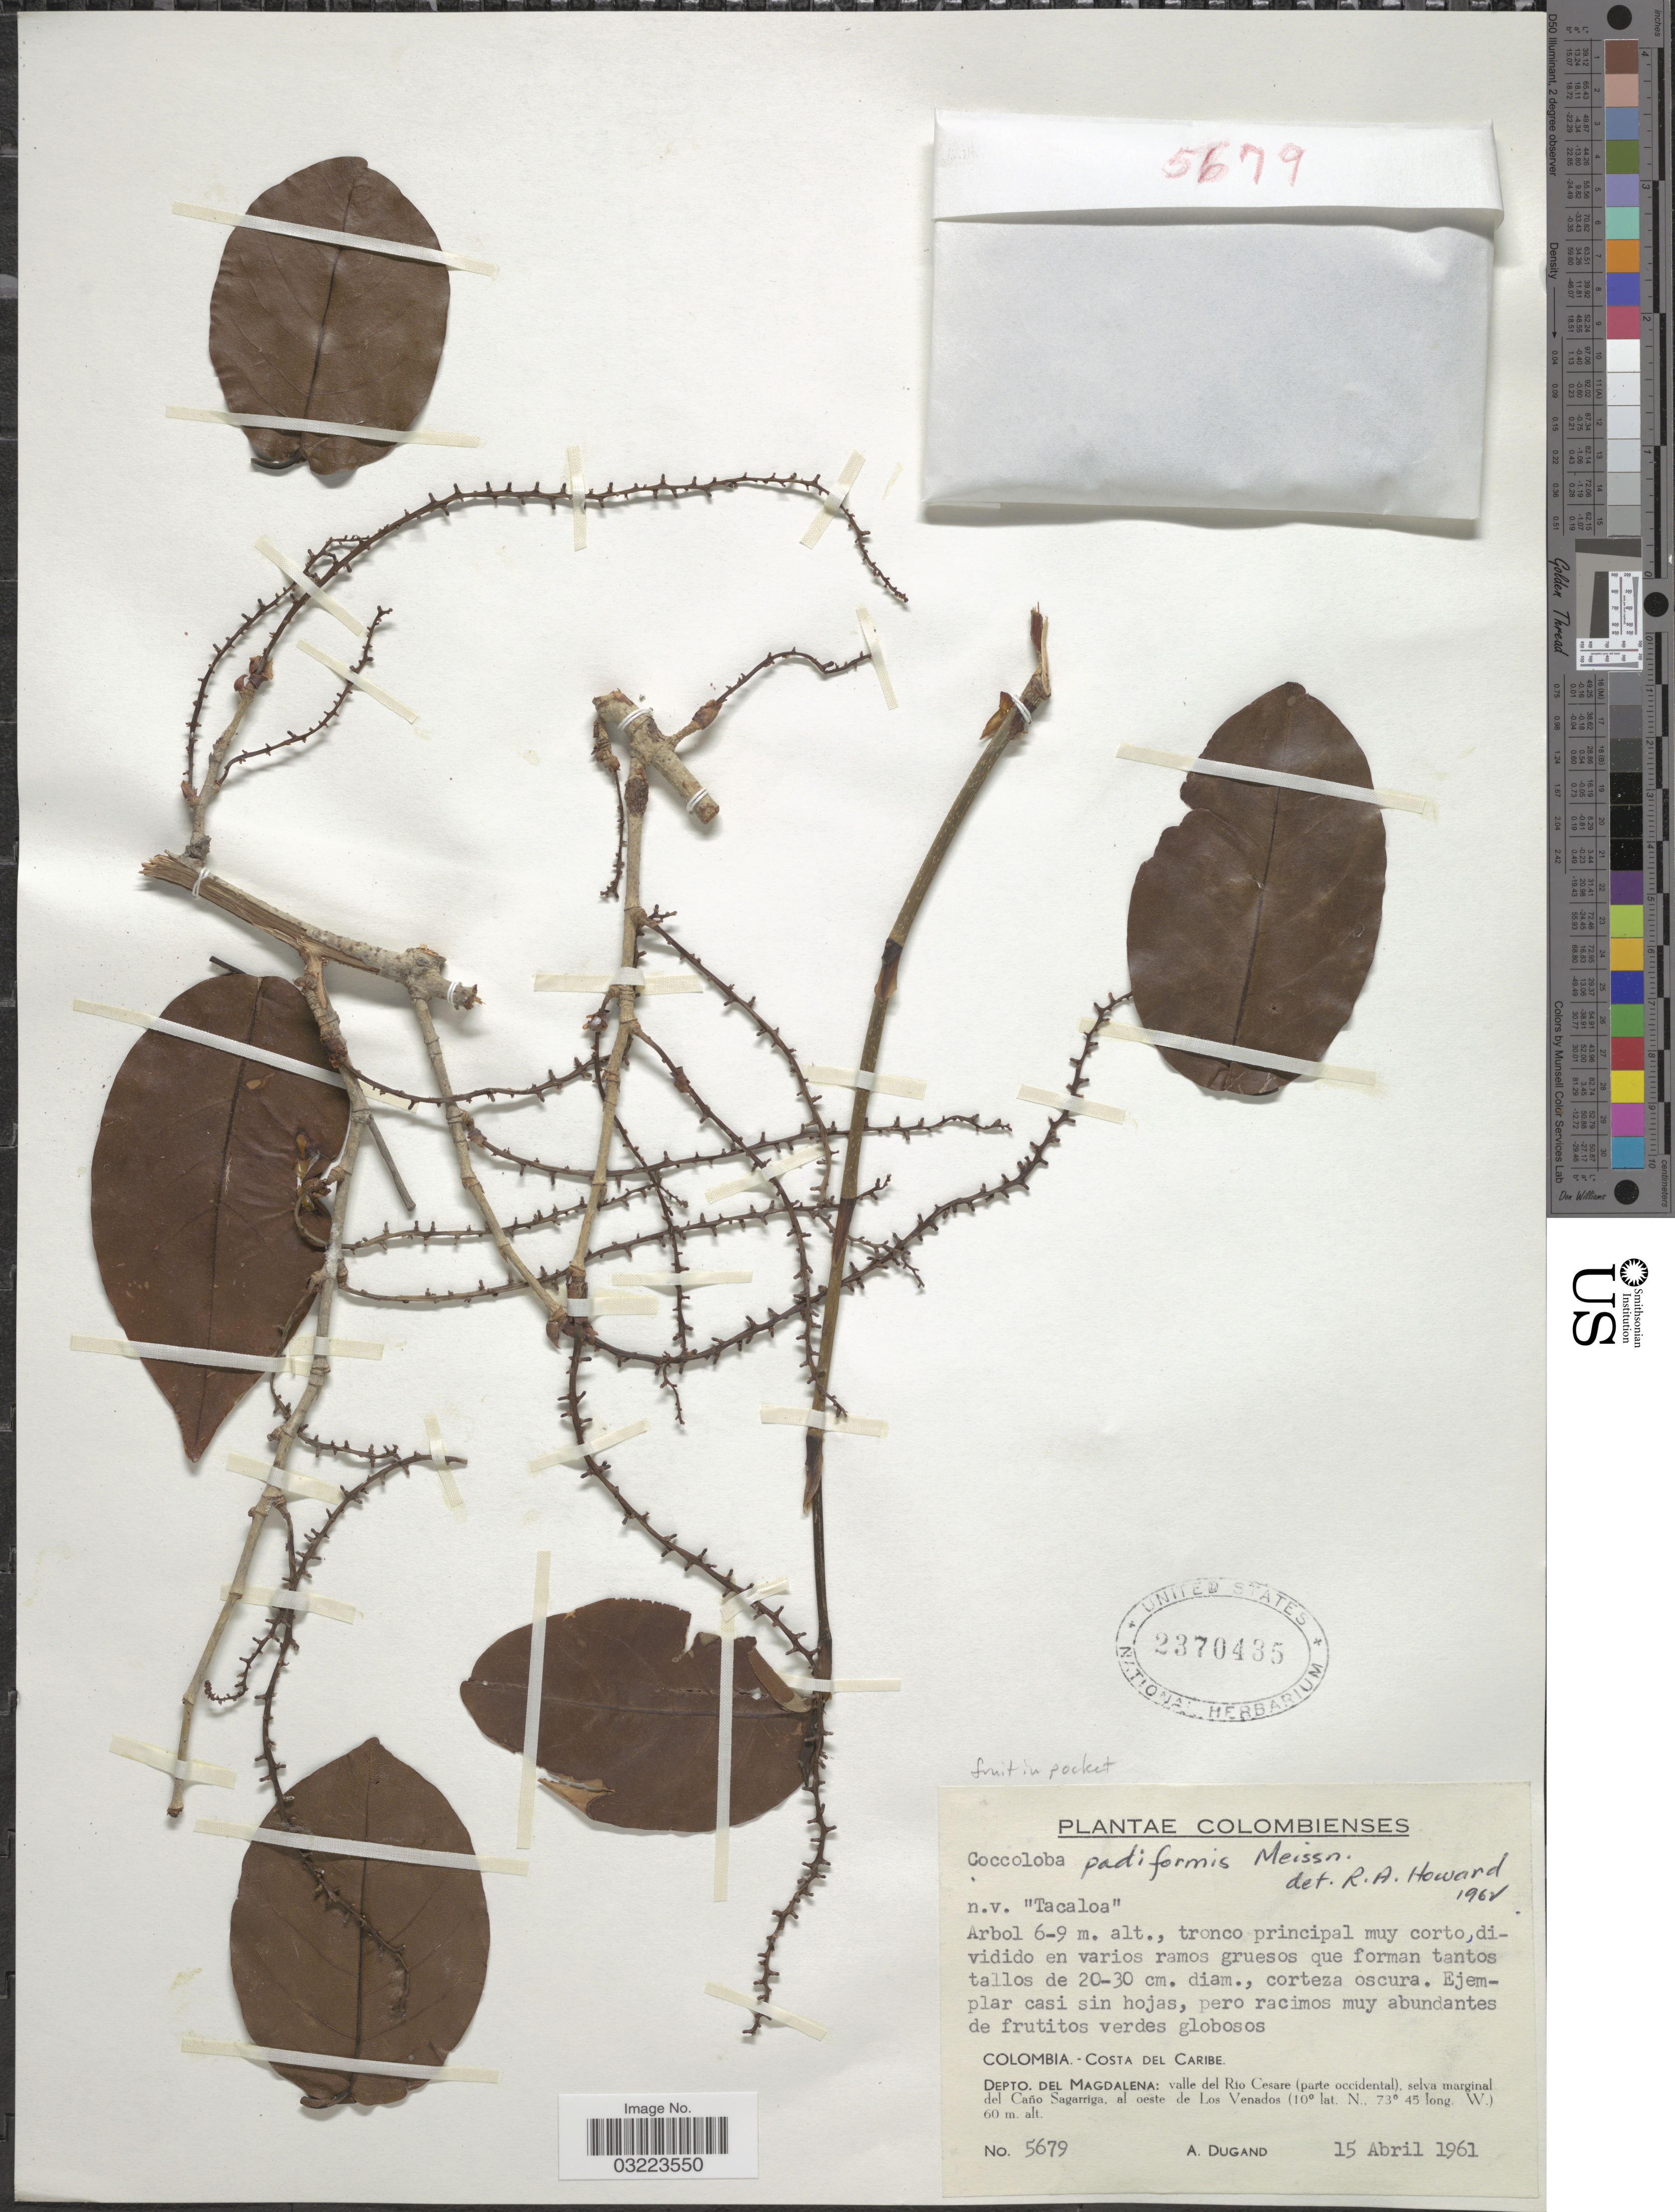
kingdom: Plantae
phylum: Tracheophyta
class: Magnoliopsida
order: Caryophyllales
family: Polygonaceae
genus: Coccoloba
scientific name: Coccoloba padiformis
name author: Meisn.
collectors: A. Dugand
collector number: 5679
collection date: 1961-04-15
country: Colombia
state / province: Magdalena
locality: Costa del Caribe, Depto. del Magdalena: valle del Rio Cesare (parte occidental), selva marginal del Caño Sagarriga, al oeste del Los Venados.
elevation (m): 60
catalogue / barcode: US 2370435